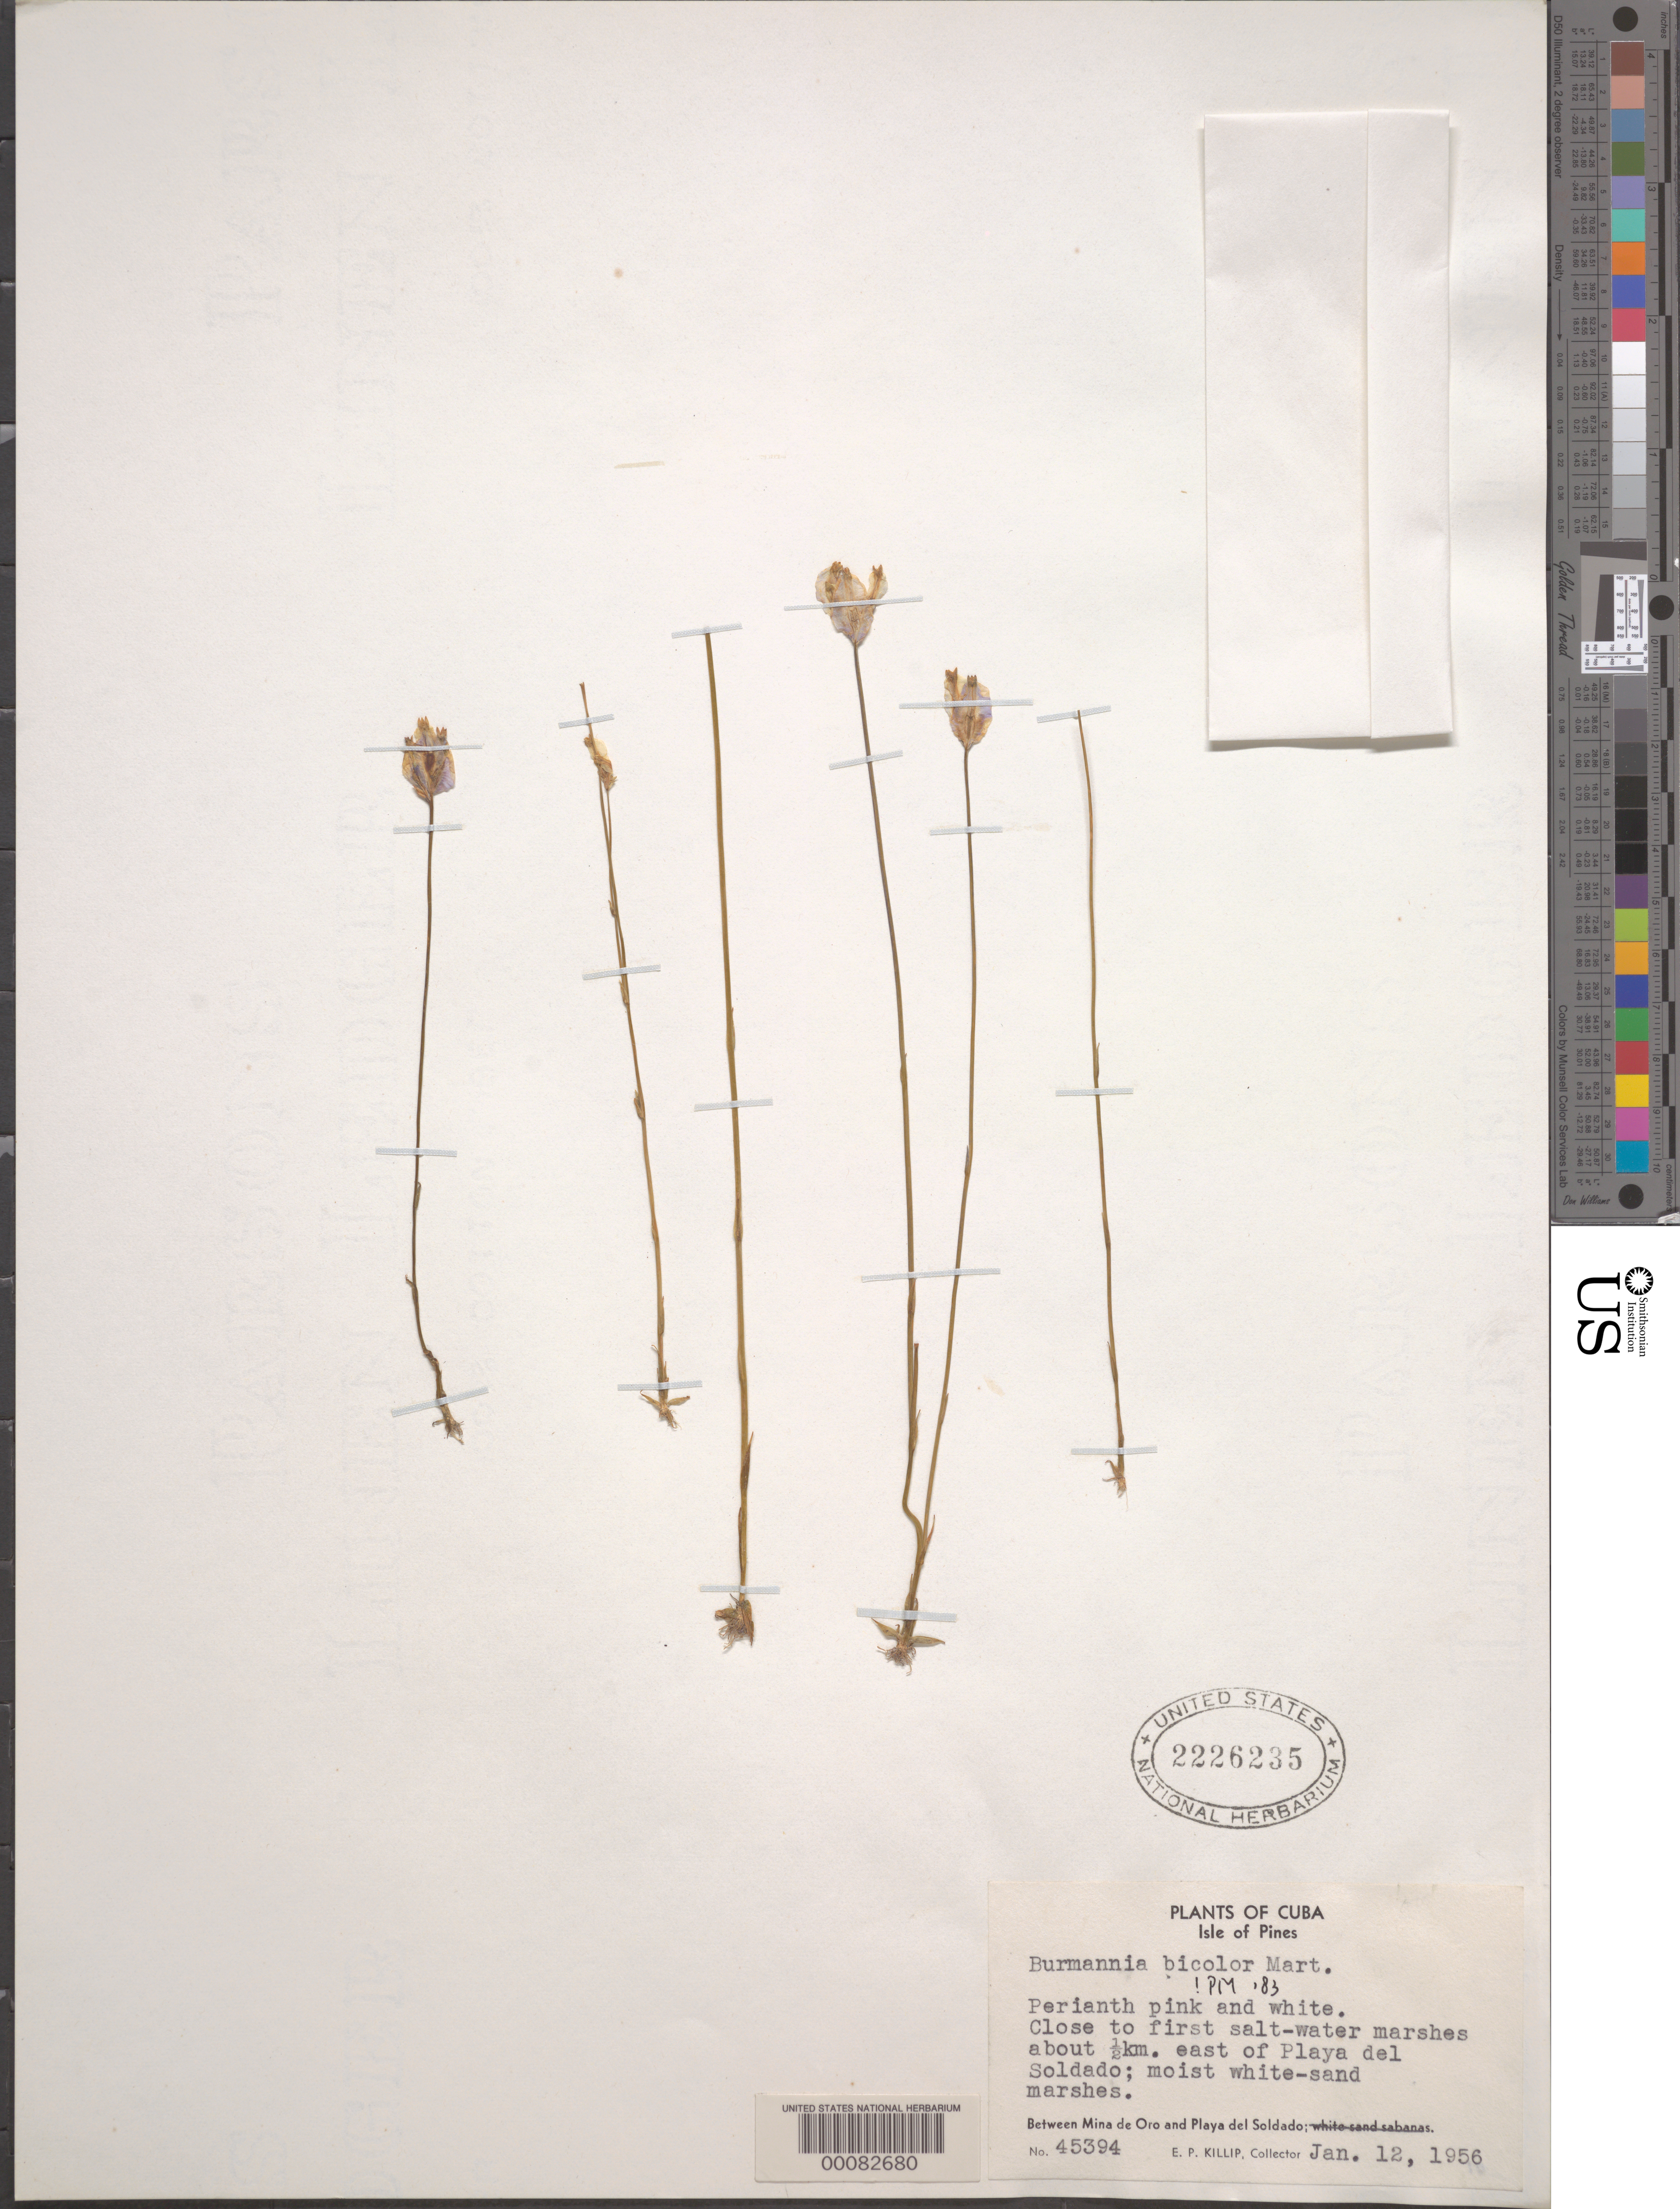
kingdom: Plantae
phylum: Tracheophyta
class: Liliopsida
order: Dioscoreales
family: Burmanniaceae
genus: Burmannia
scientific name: Burmannia bicolor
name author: Mart.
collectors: E. P. Killip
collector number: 45394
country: Cuba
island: Isle of Pines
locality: E of Playa del Soldado, Between Mina de Oro and Playa del Soldado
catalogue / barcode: US 2226235